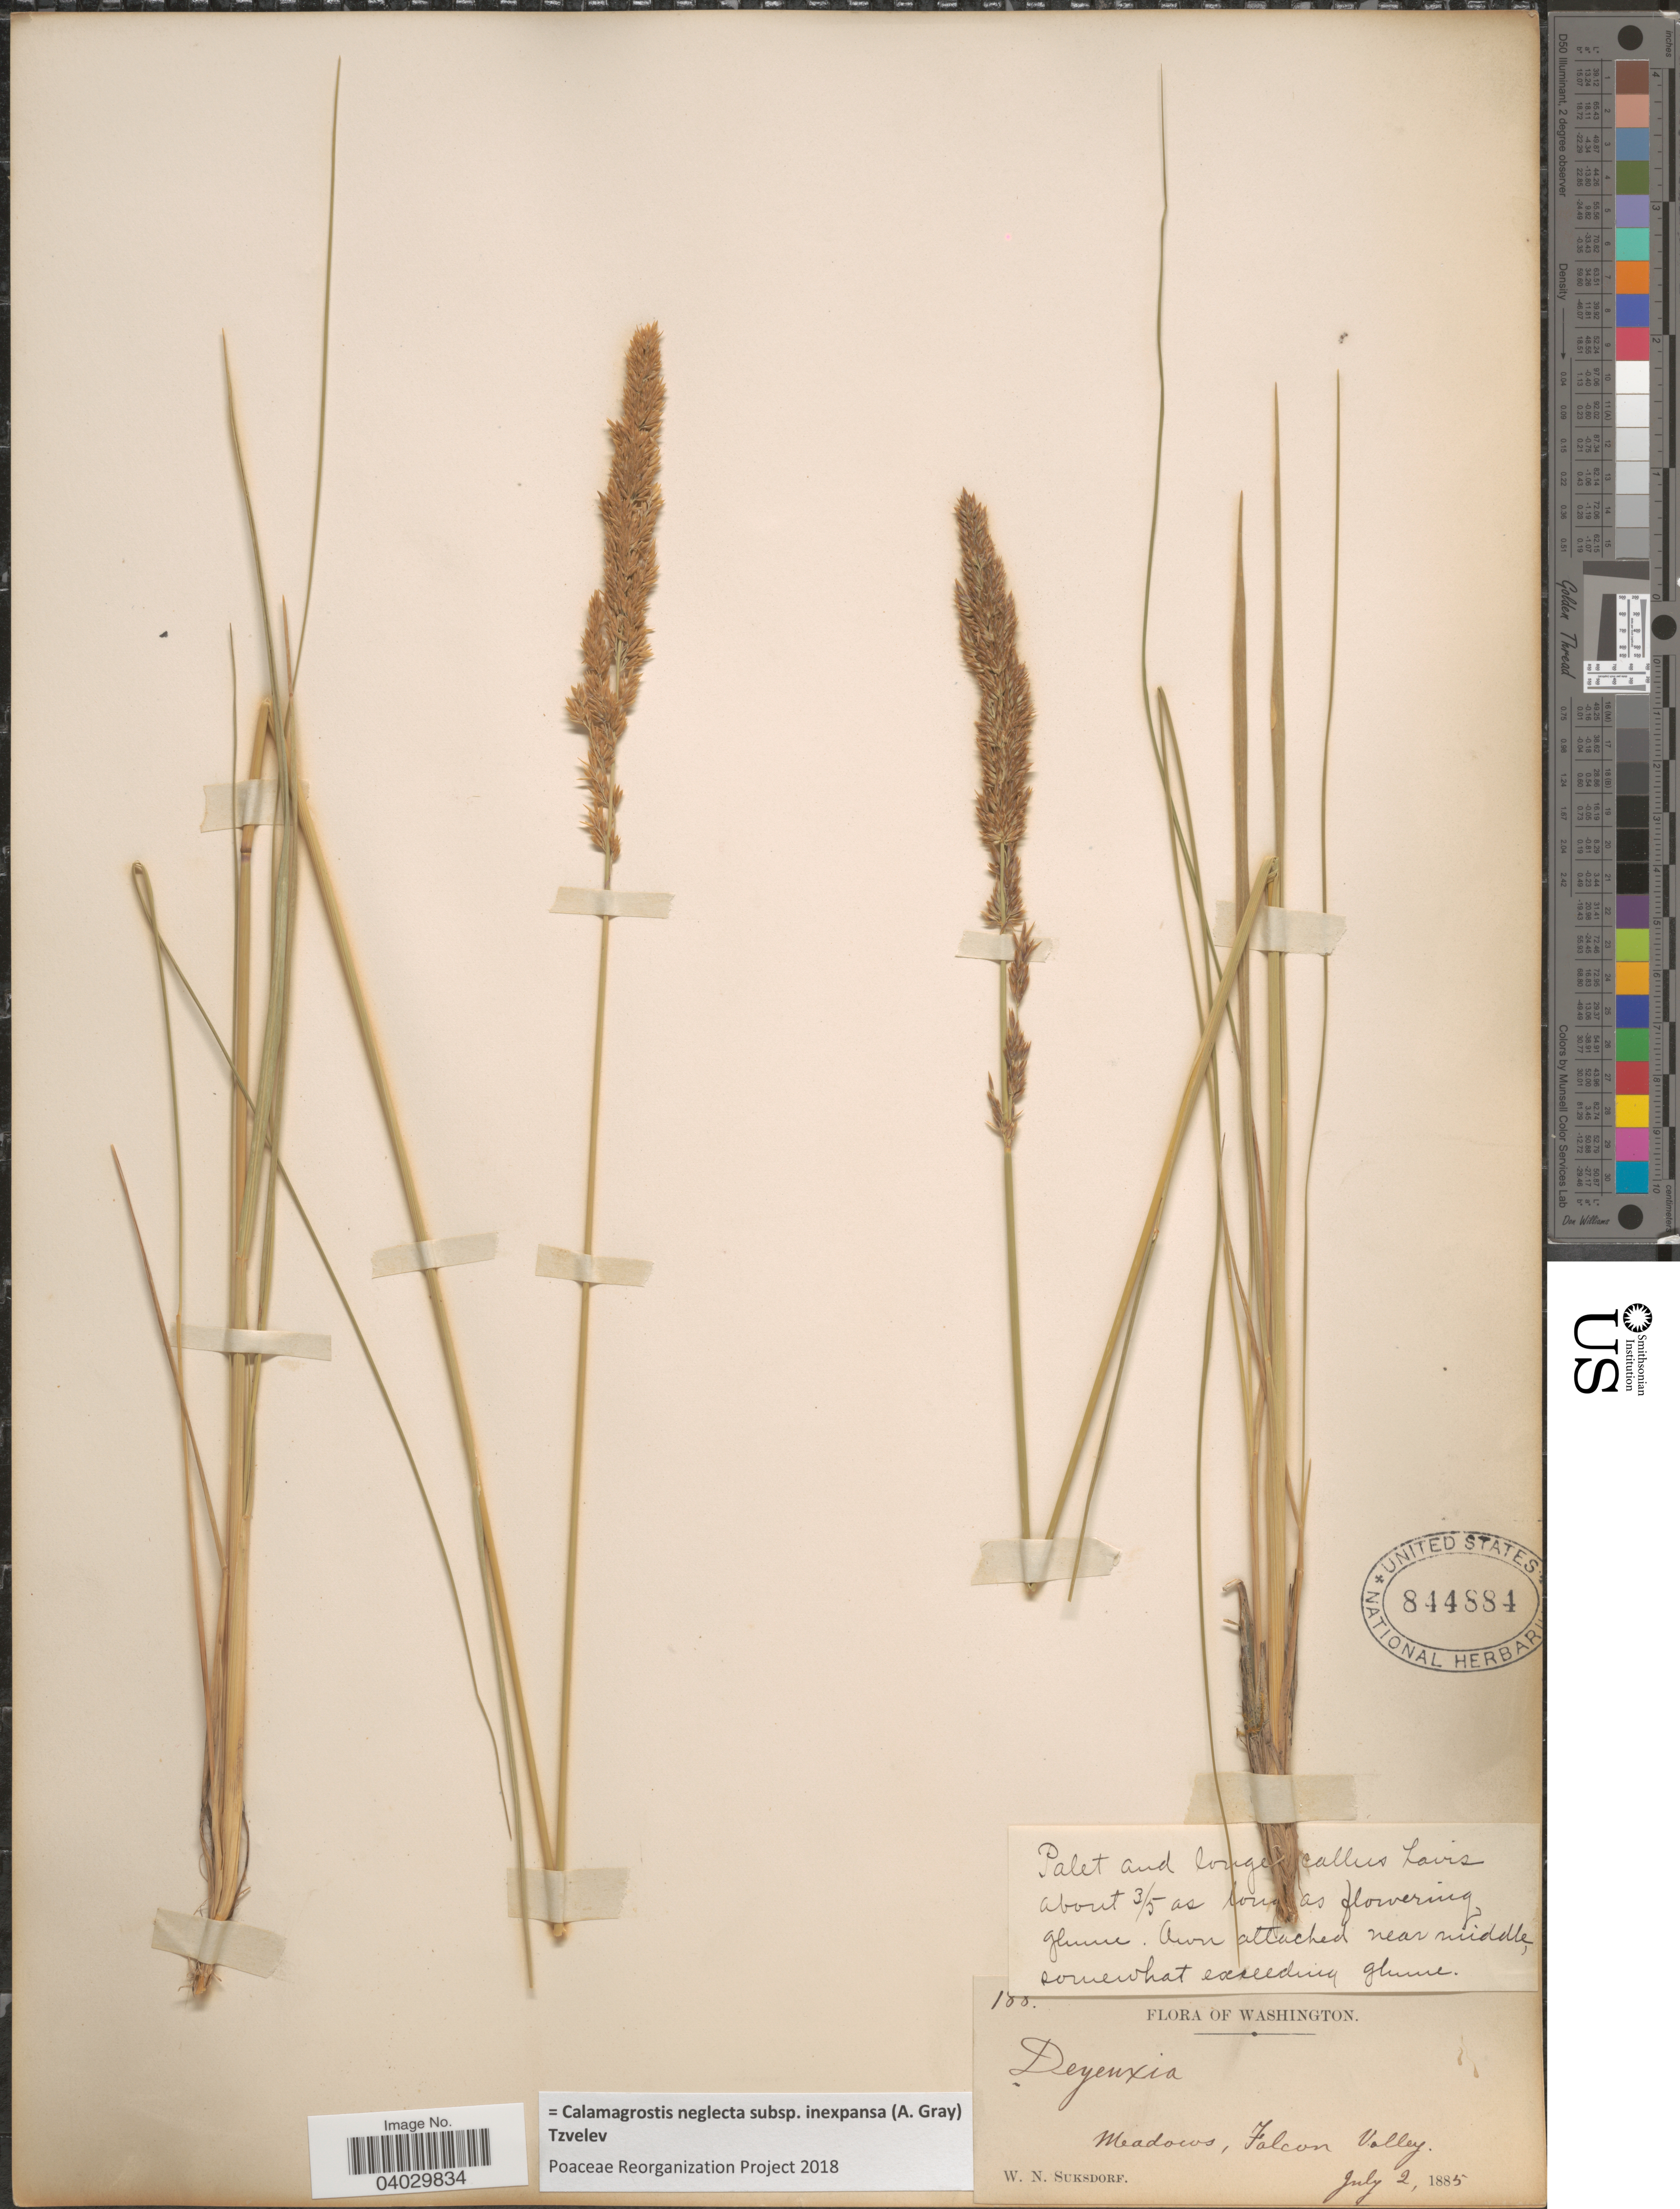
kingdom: Plantae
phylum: Tracheophyta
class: Liliopsida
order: Poales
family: Poaceae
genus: Calamagrostis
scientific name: Calamagrostis neglecta subsp. inexpansa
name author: (A. Gray) Tzvelev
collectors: W. N. Suksdorf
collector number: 188*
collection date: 1885-07-02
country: United States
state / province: Washington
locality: Meadows, Falcon Valley.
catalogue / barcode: US 844884